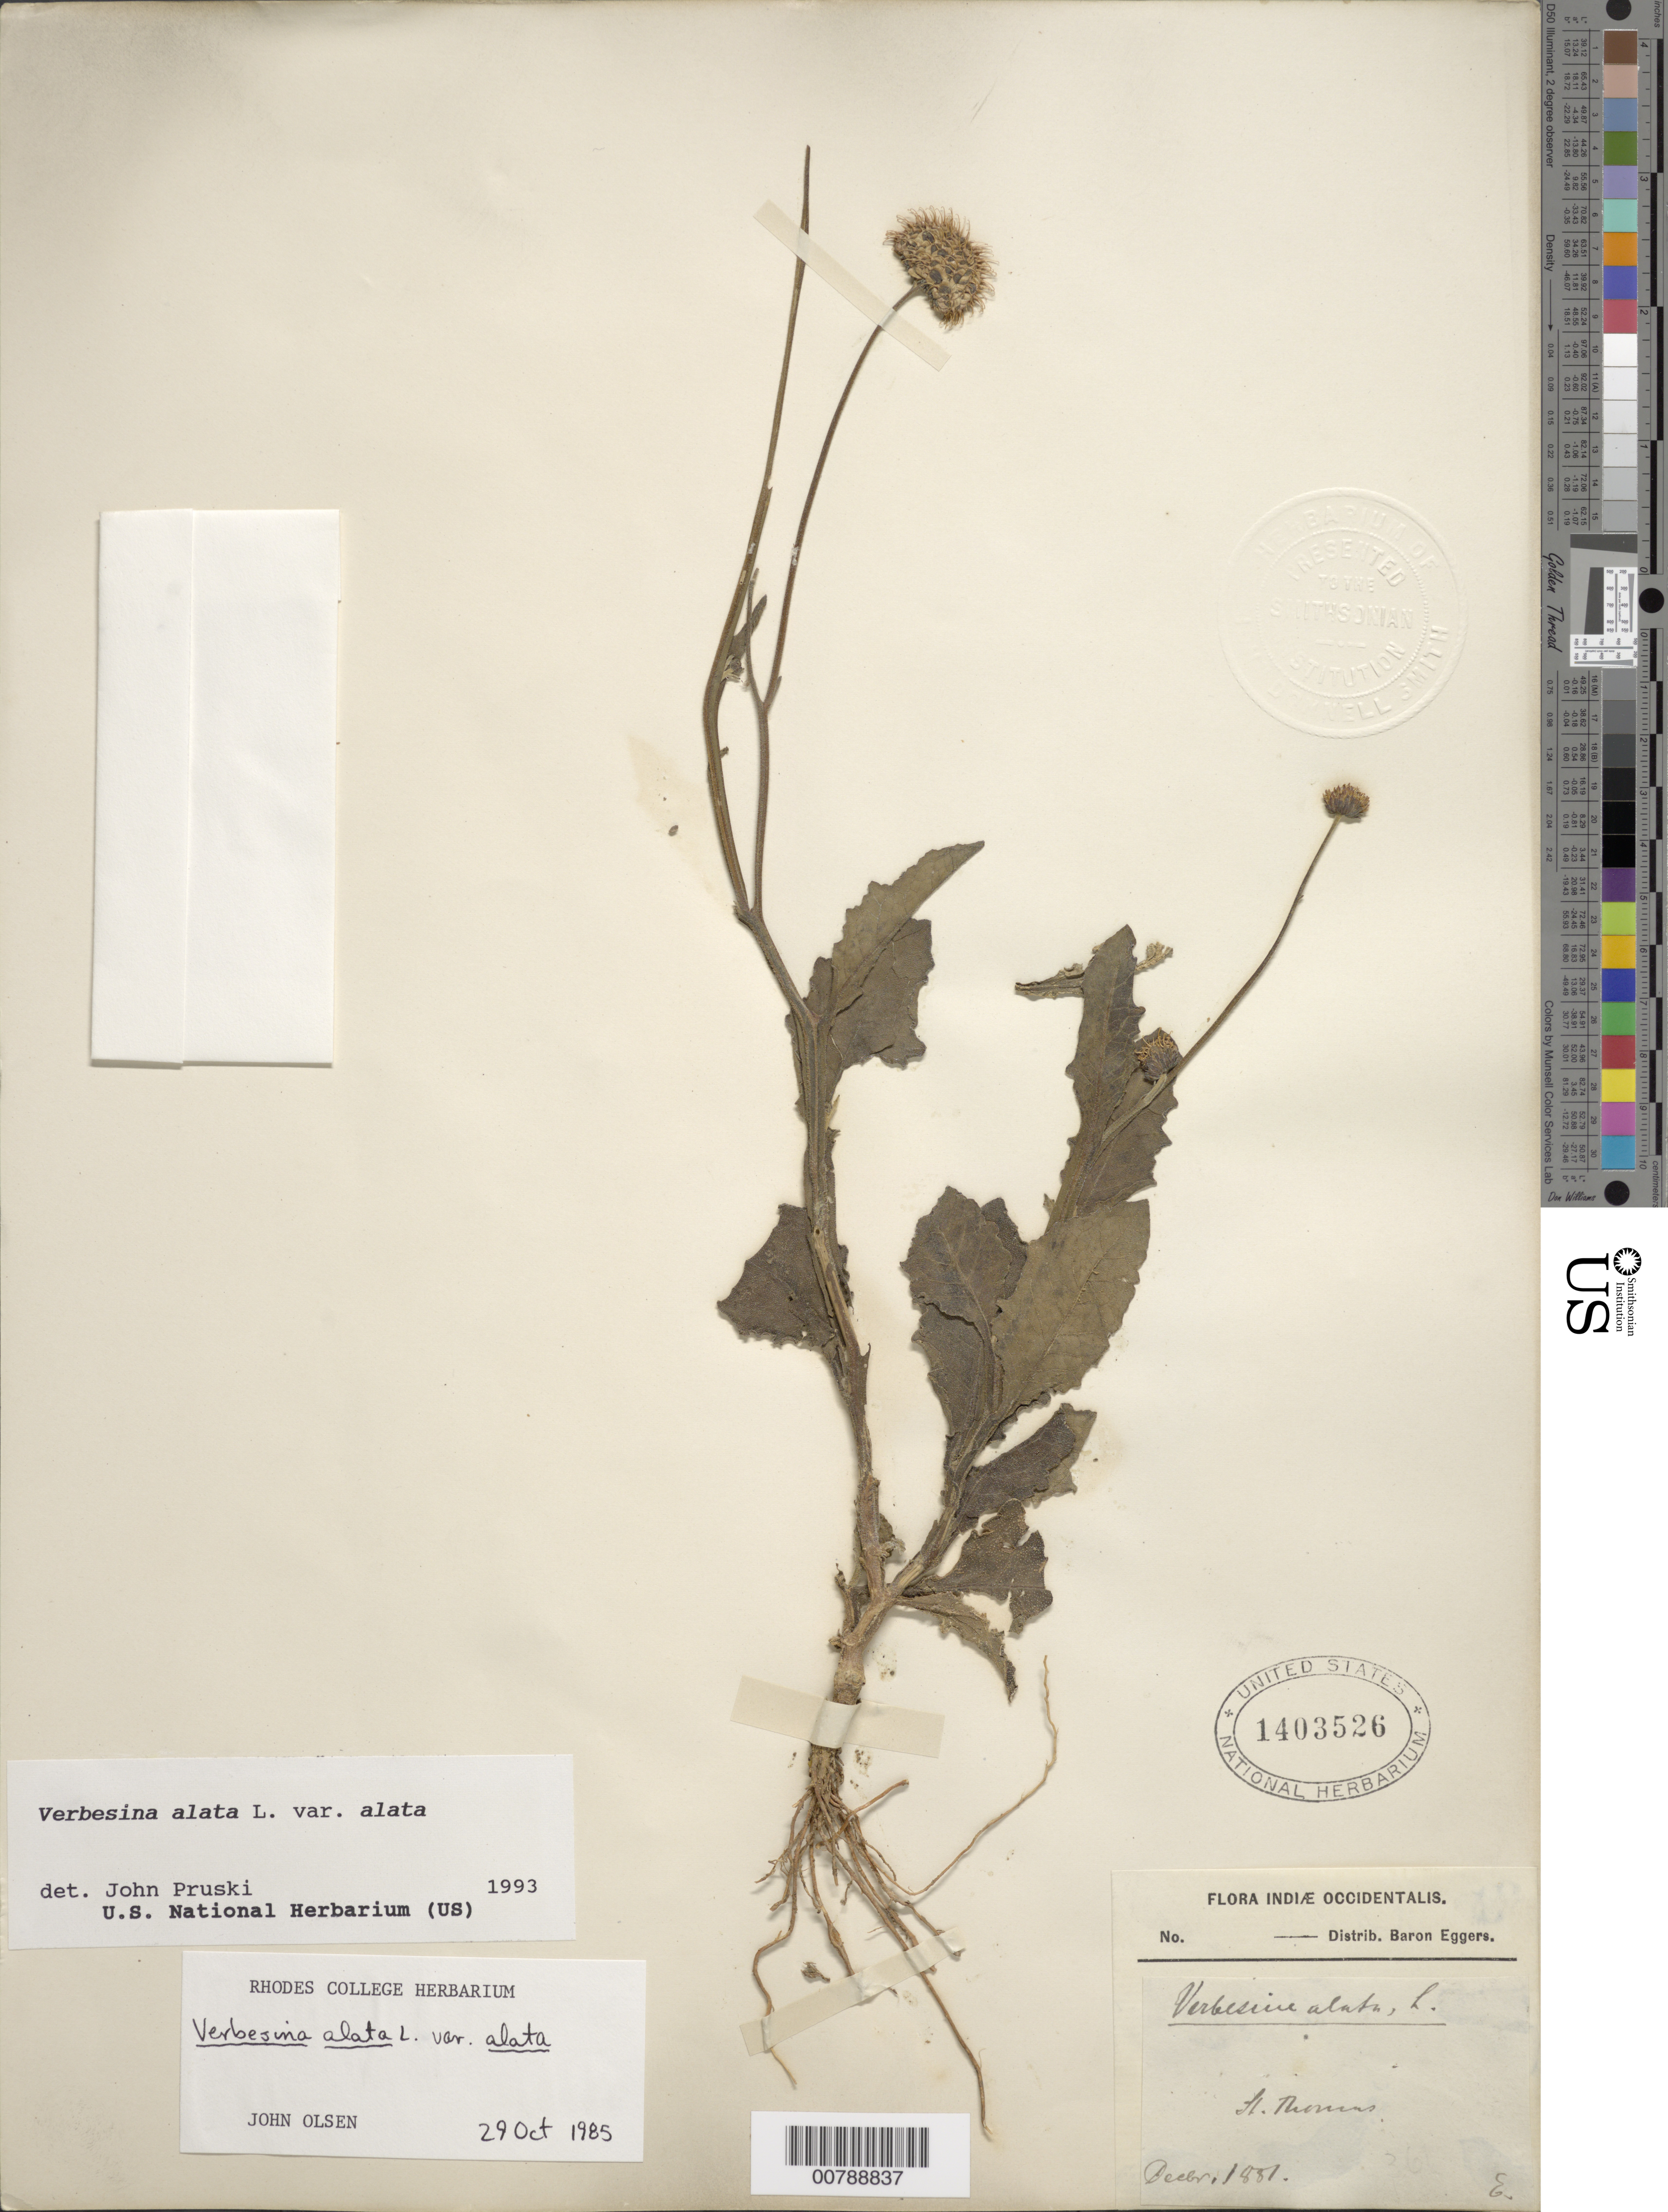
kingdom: Plantae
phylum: Tracheophyta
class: Magnoliopsida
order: Asterales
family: Asteraceae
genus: Verbesina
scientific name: Verbesina alata var. alata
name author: L.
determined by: Pruski, J. F.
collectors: H. F. A. von Eggers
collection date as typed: Dec 1881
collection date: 1881-12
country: U.S. Virgin Islands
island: St. Thomas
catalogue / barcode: US 1403526